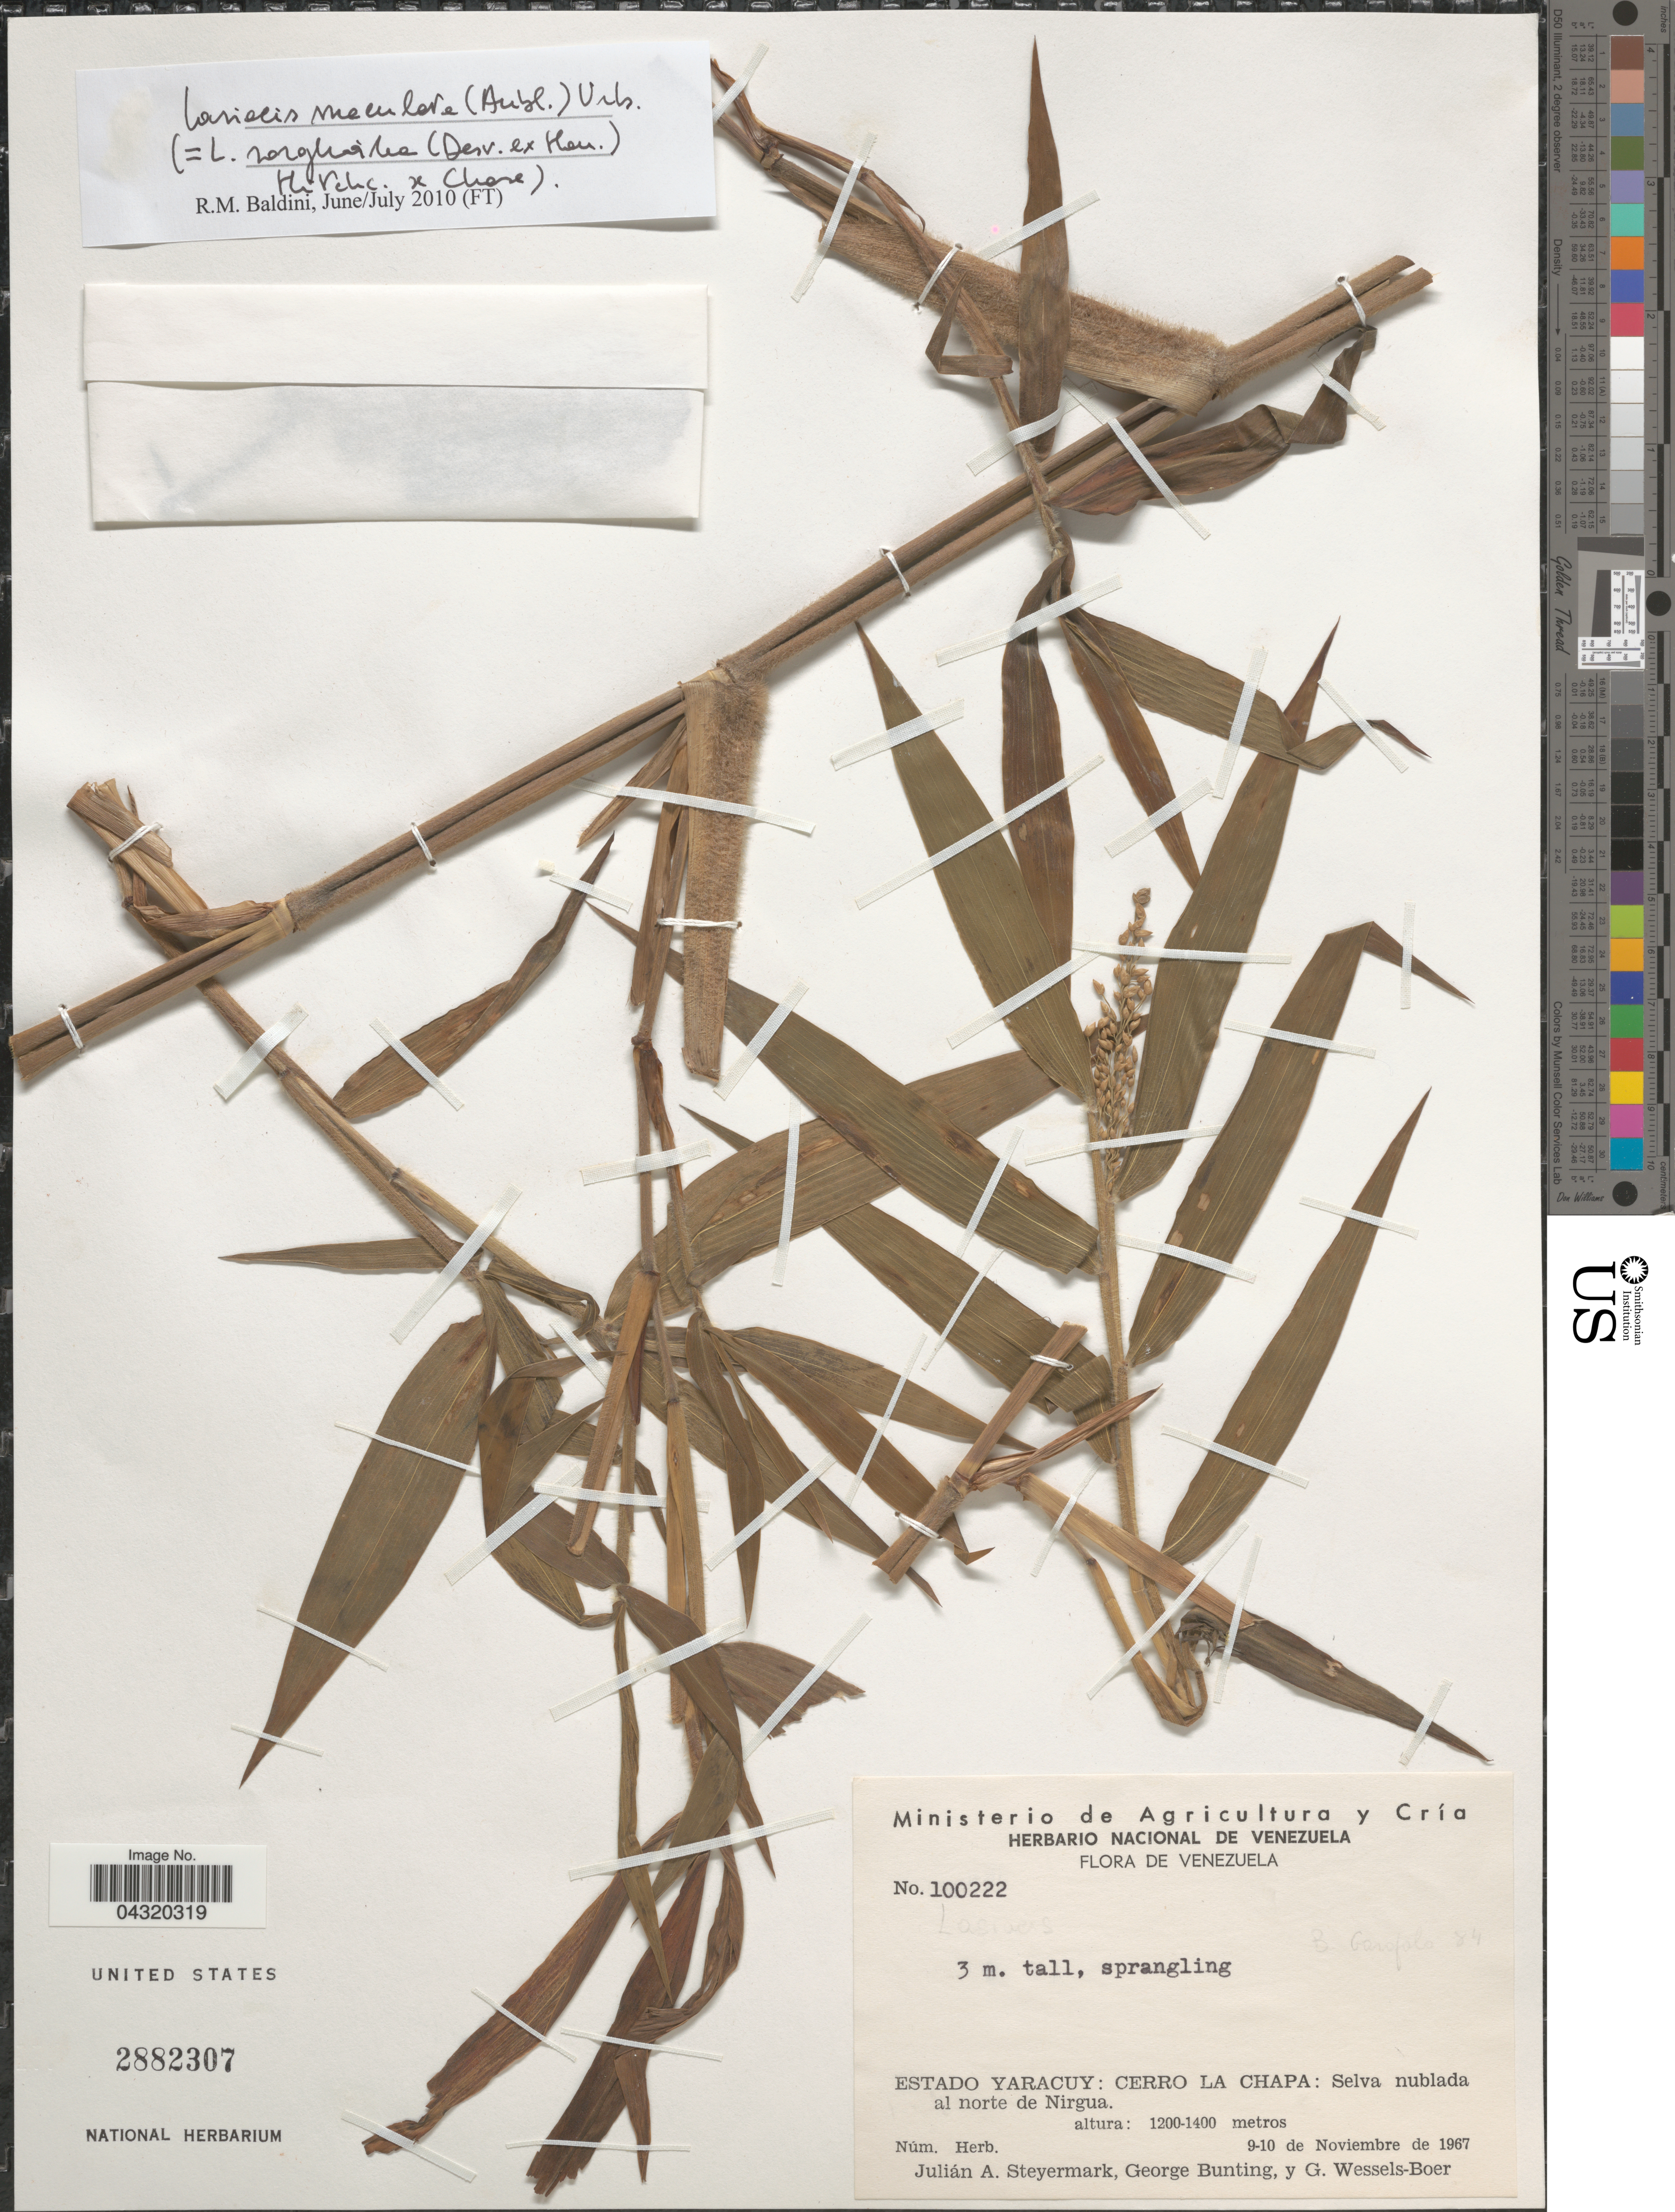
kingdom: Plantae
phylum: Tracheophyta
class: Liliopsida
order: Poales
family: Poaceae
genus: Lasiacis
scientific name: Lasiacis sorghoidea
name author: (Desv. ex Ham.) Hitchc. & Chase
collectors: J. Steyermark, G. S. Bunting & G. Wessels Boer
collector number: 100222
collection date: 1967-11-09/1967-11-10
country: Venezuela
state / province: Yaracuy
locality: Cerro la Chapa: Selva nublada al norte de Nirgua.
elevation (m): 1200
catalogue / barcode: US 2882307